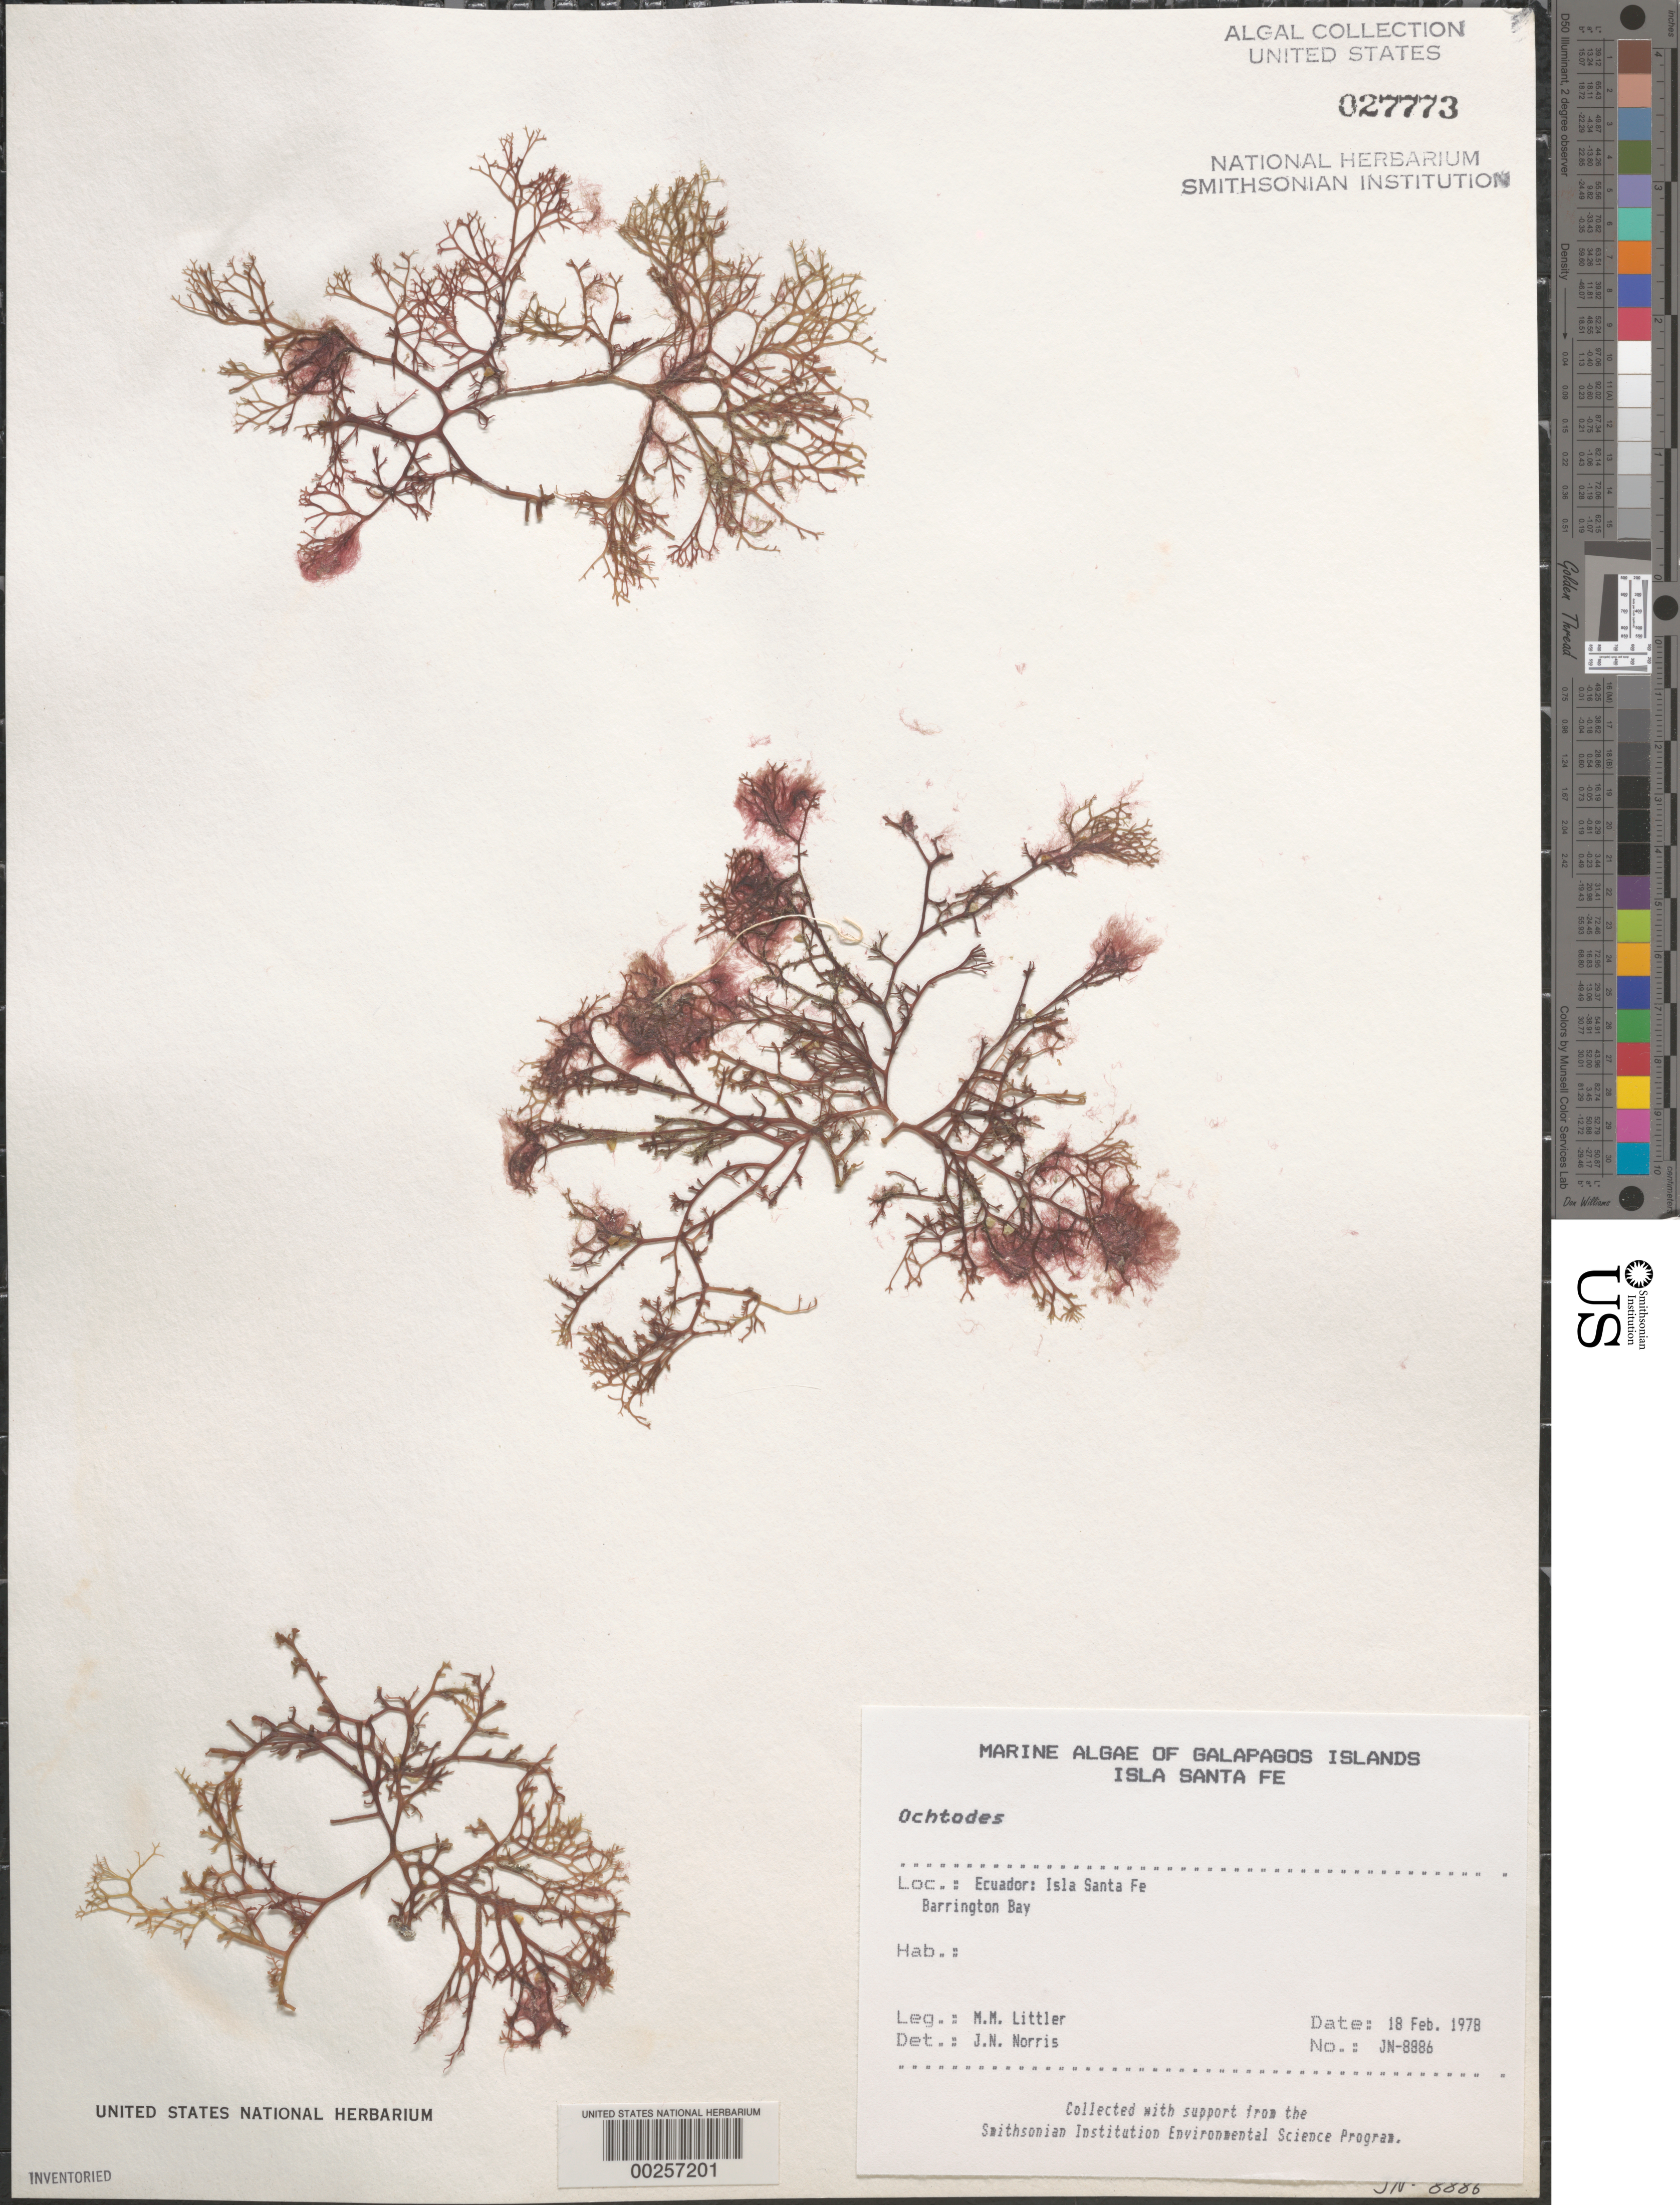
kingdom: Plantae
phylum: Rhodophyta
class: Florideophyceae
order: Gigartinales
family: Rhizophyllidaceae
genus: Ochtodes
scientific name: Ochtodes sp.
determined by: Norris, James N.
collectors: M. M. Littler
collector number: Jn-8886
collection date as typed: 18 Feb 1978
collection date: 1978-02-18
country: Ecuador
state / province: Colón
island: Santa Fe [Barrington]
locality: Barrington Bay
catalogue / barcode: US 27773